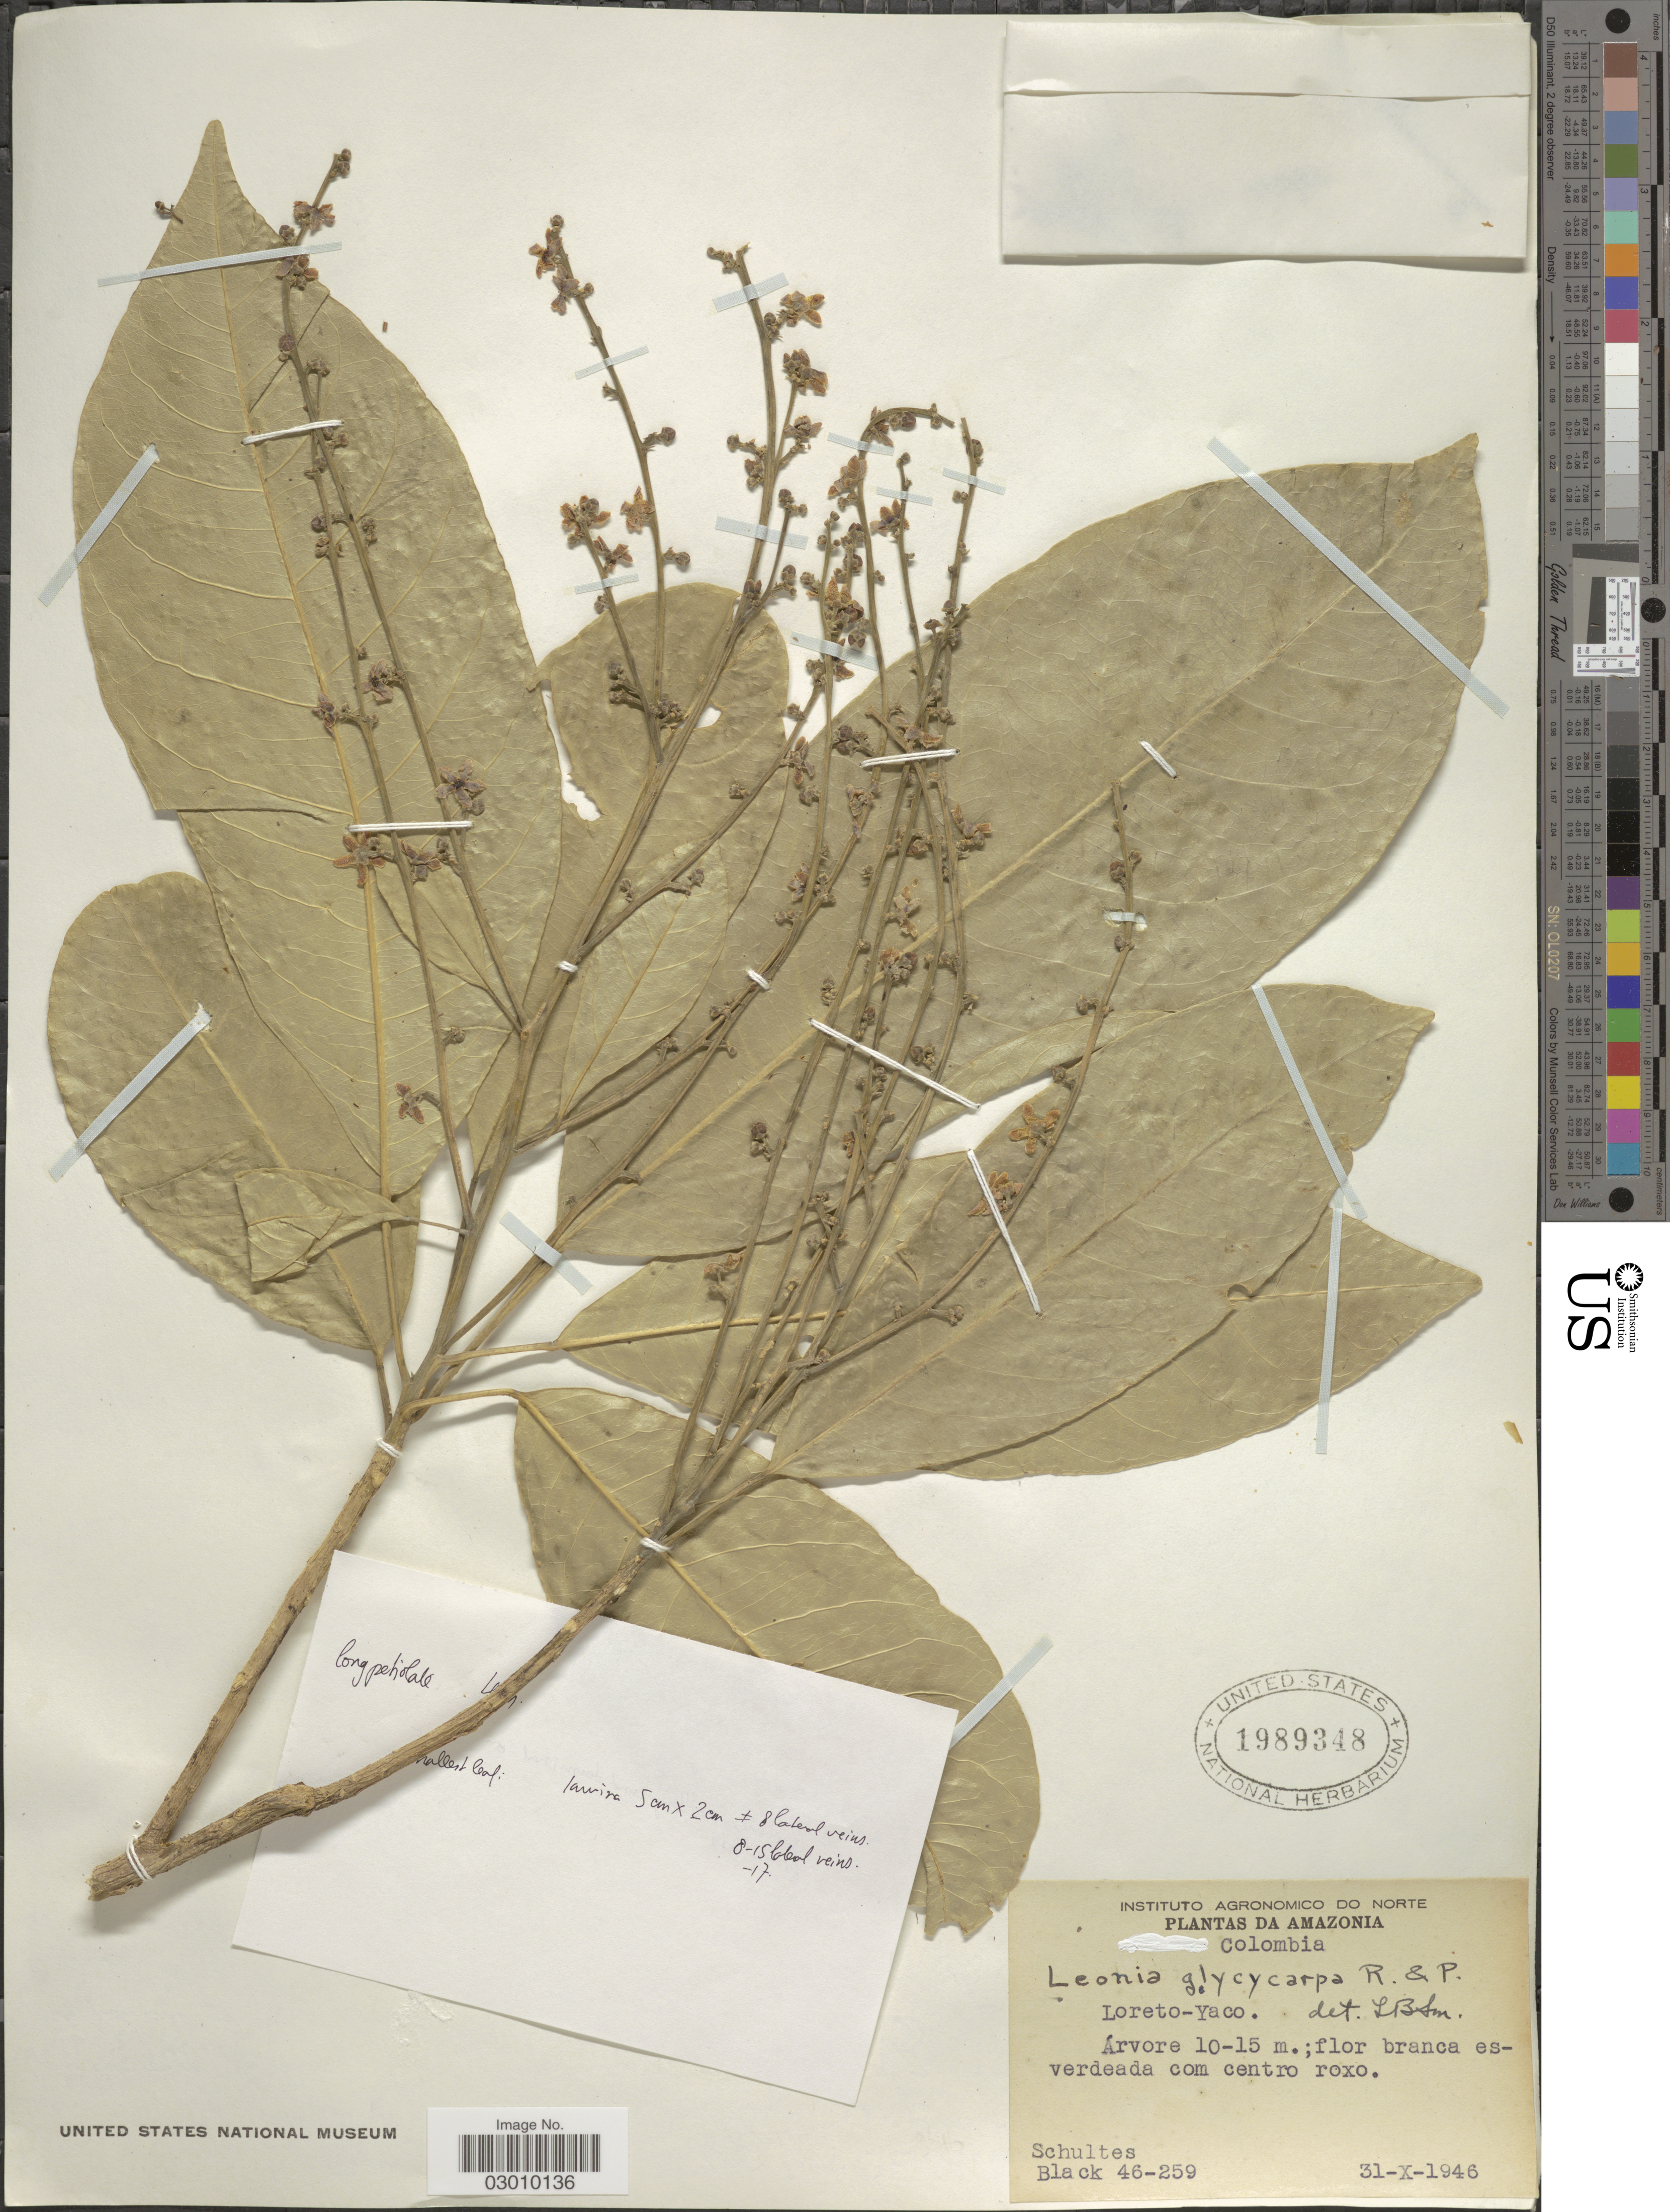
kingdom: Plantae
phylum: Tracheophyta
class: Magnoliopsida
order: Malpighiales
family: Violaceae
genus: Leonia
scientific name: Leonia glycycarpa var. racemosa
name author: (Mart.) L.B. Sm. & A. Fernández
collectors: -- Schultes & -- Black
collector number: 46-259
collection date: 1946-10-31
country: Peru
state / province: Loreto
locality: Loreto-Yaco.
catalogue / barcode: US 1989348